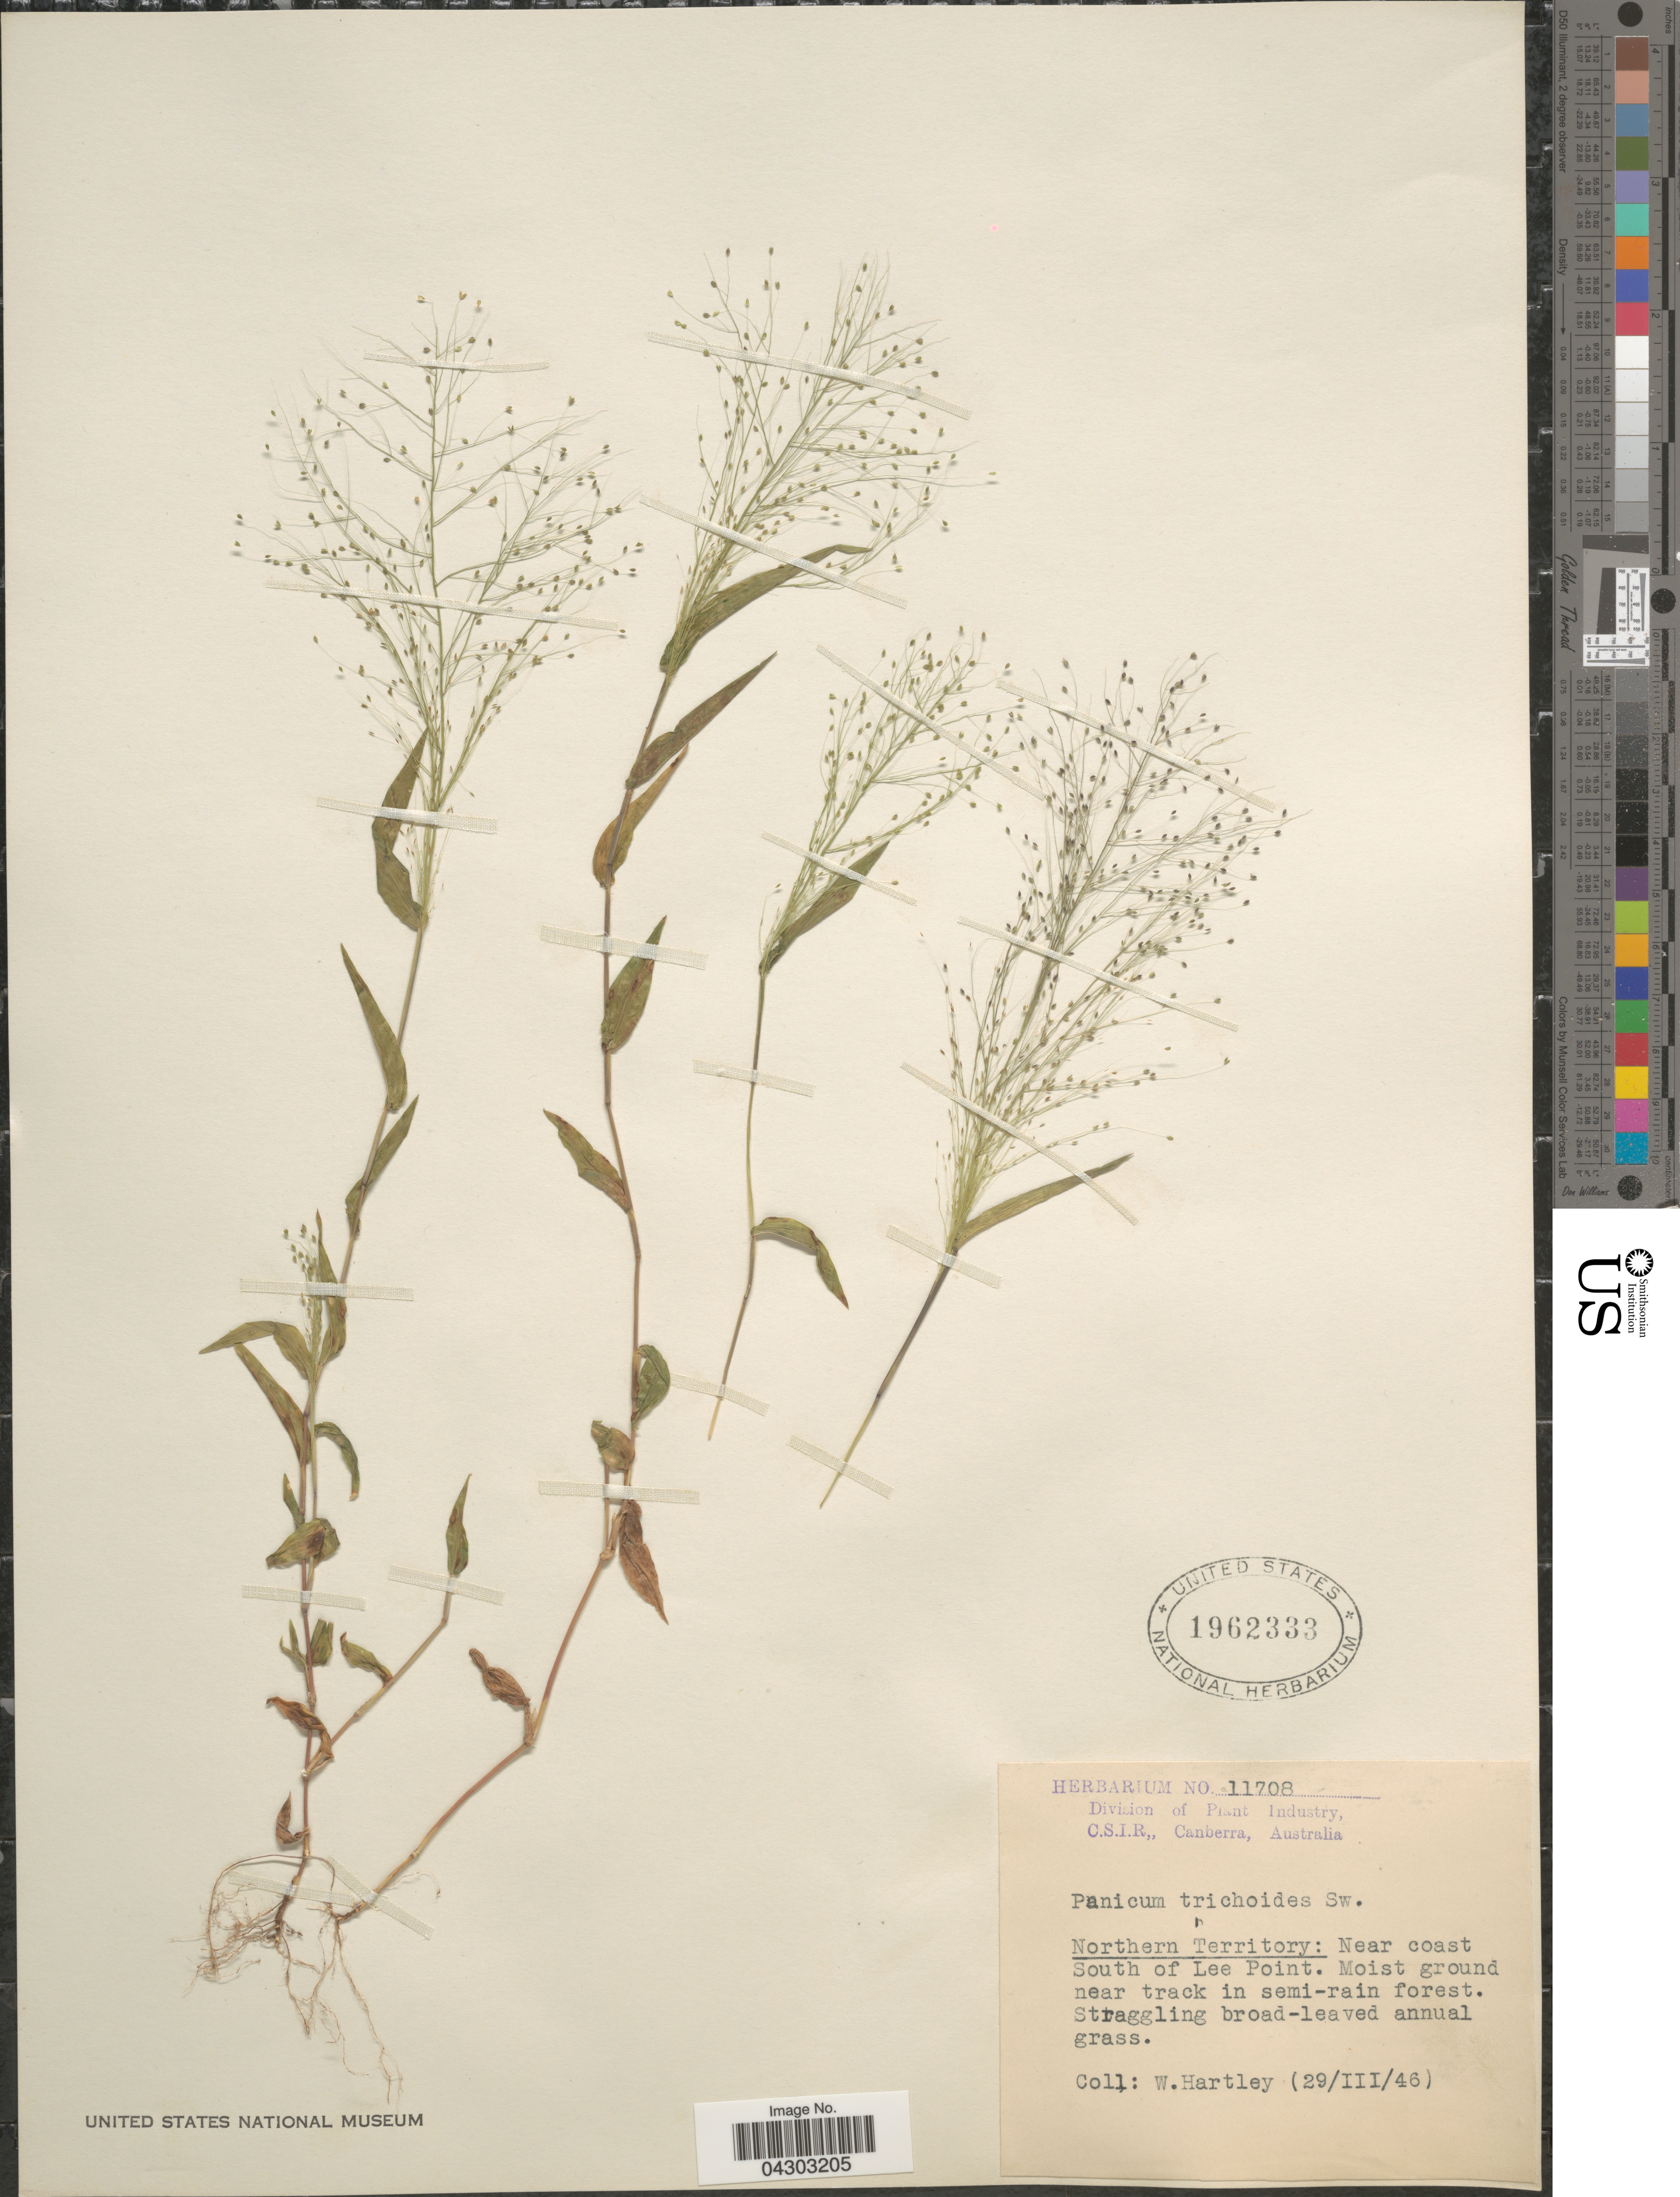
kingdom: Plantae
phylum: Tracheophyta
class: Liliopsida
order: Poales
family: Poaceae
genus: Panicum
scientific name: Panicum trichoides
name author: Sw.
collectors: W. Hartley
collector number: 11708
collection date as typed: Transcribed d/m/y: 29/3/46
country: Australia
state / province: Northern Territory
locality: Near coast South of Lee Point.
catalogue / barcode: US 1962333